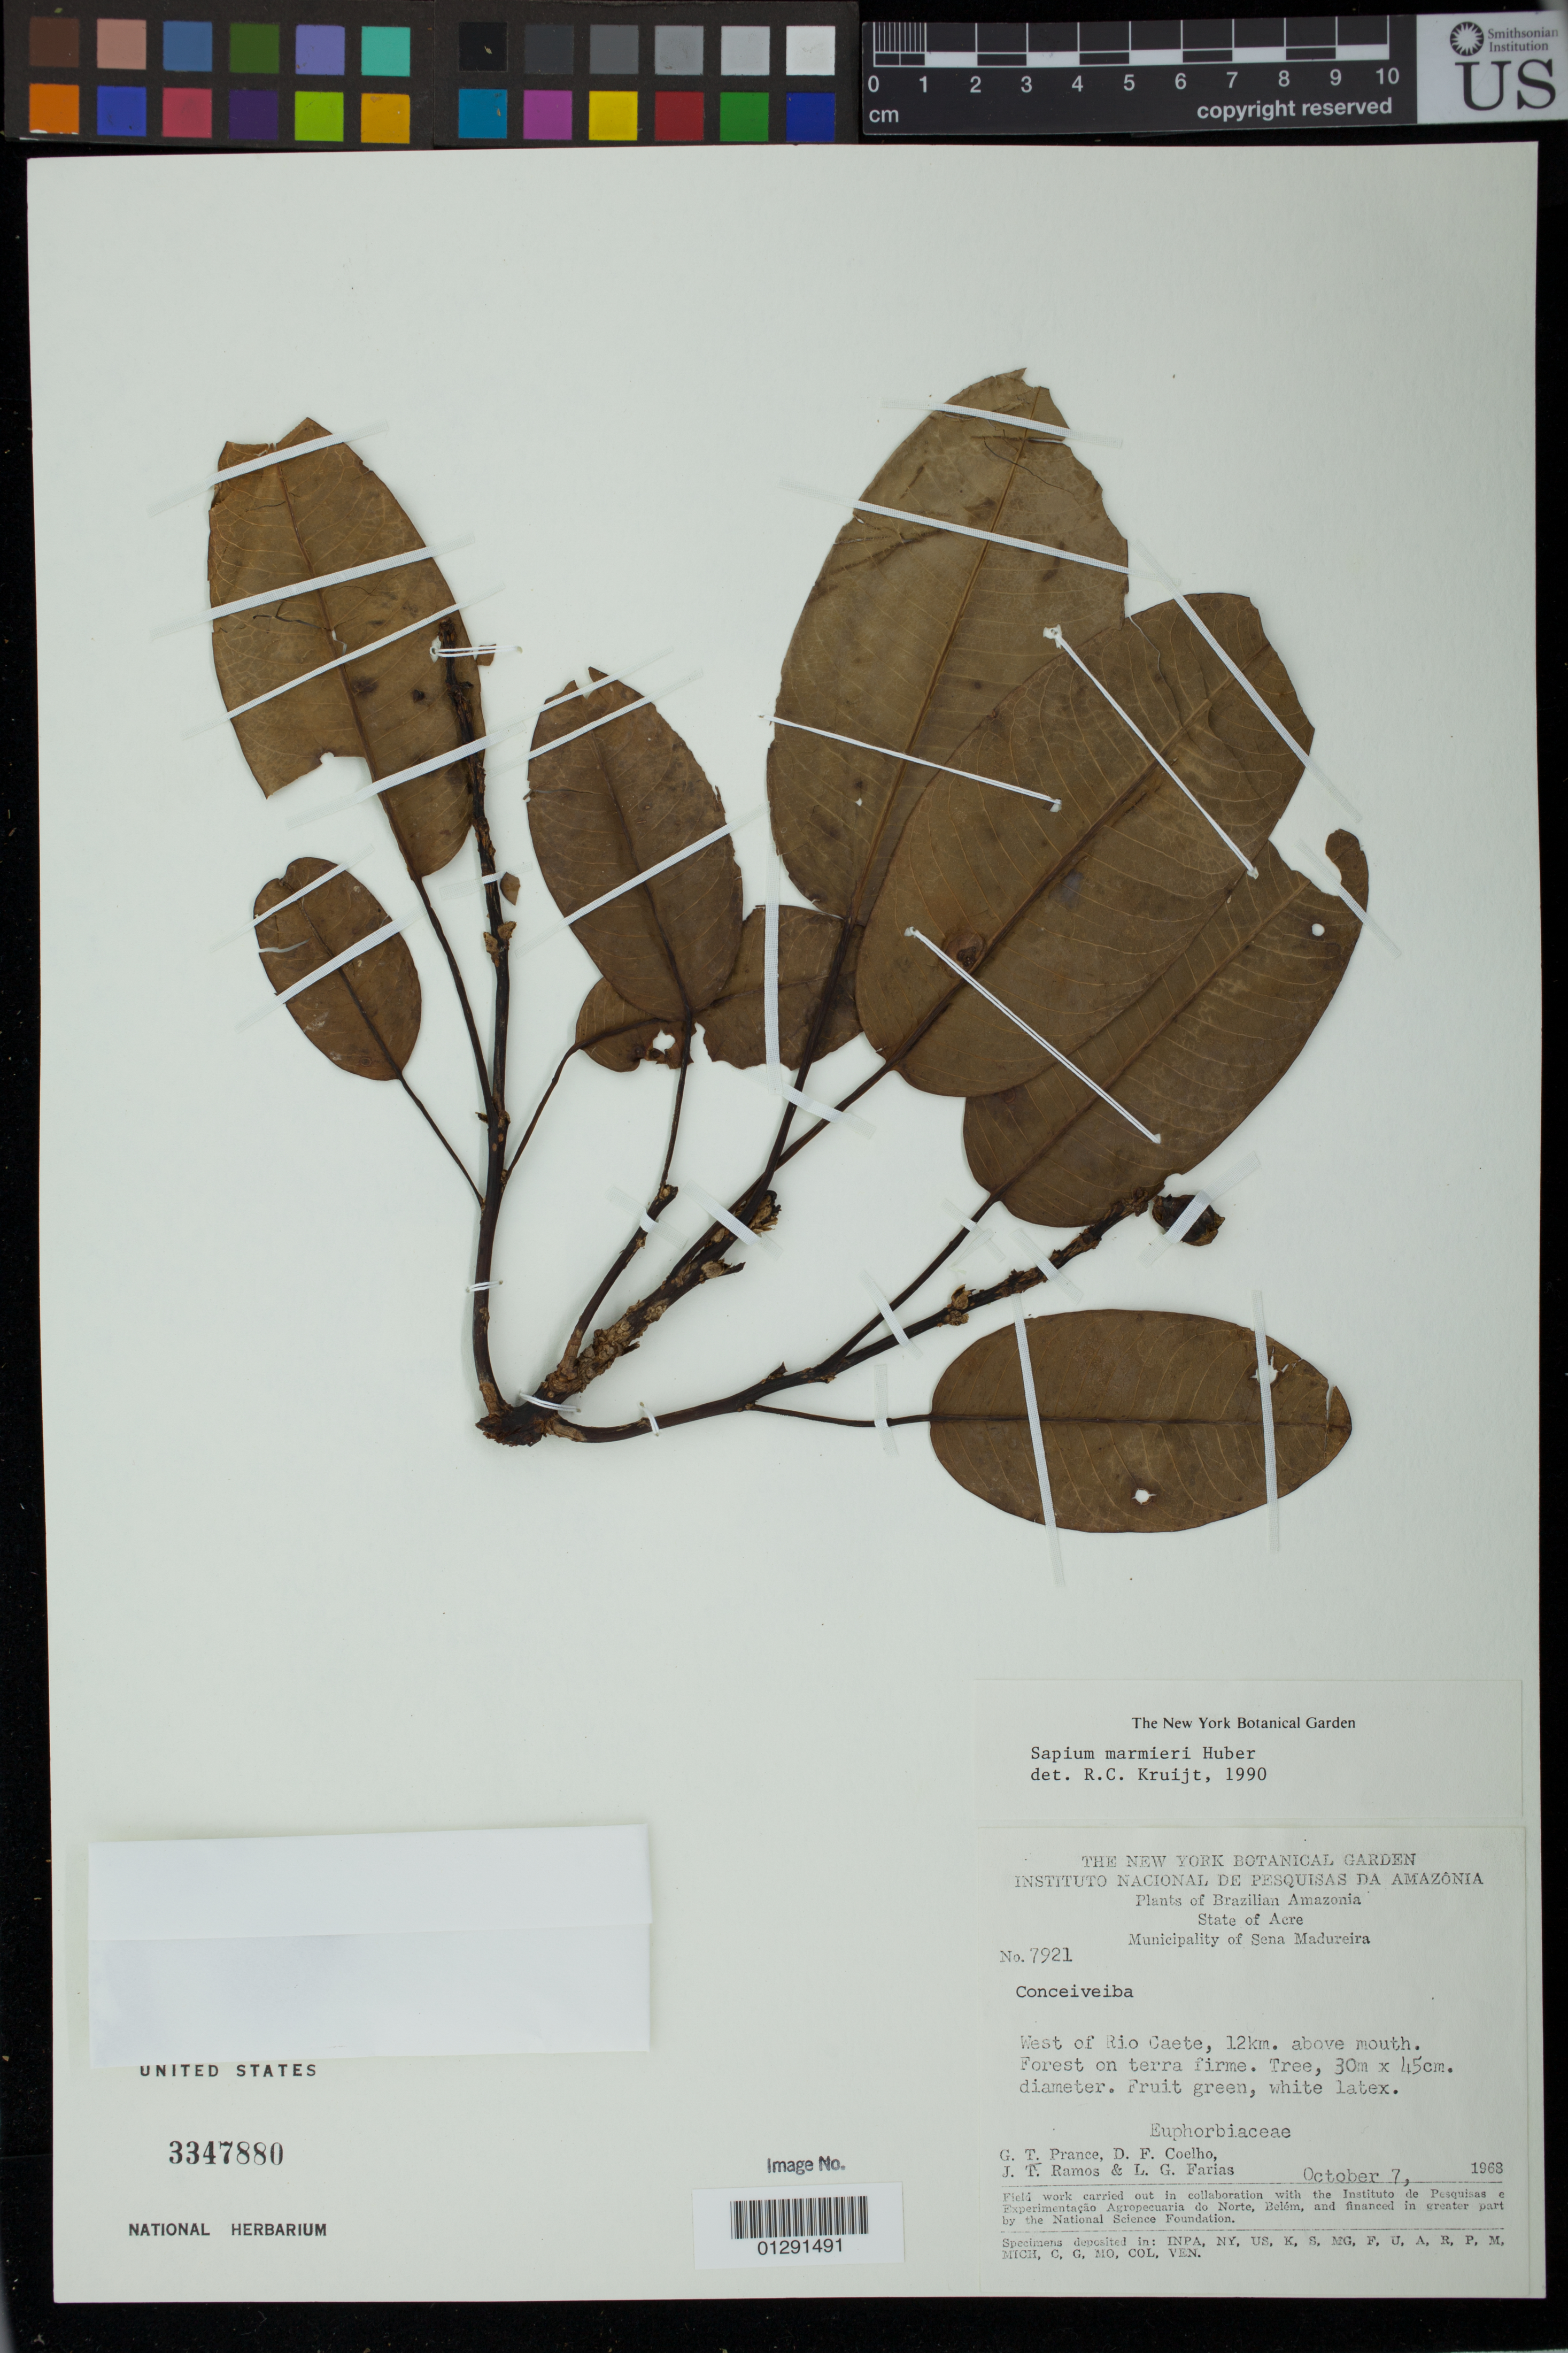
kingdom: Plantae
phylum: Tracheophyta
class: Magnoliopsida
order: Malpighiales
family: Euphorbiaceae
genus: Sapium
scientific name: Sapium marmieri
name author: Huber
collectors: G. T. Prance, D. F. Coêlho, J. T. Ramos & L. G. Farias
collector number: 7921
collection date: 1968-10-07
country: Brazil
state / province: Acre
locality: Municipality of Sena Madureira: West of Rio Caete, 12 kilometers above mouth.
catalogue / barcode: US 3347880